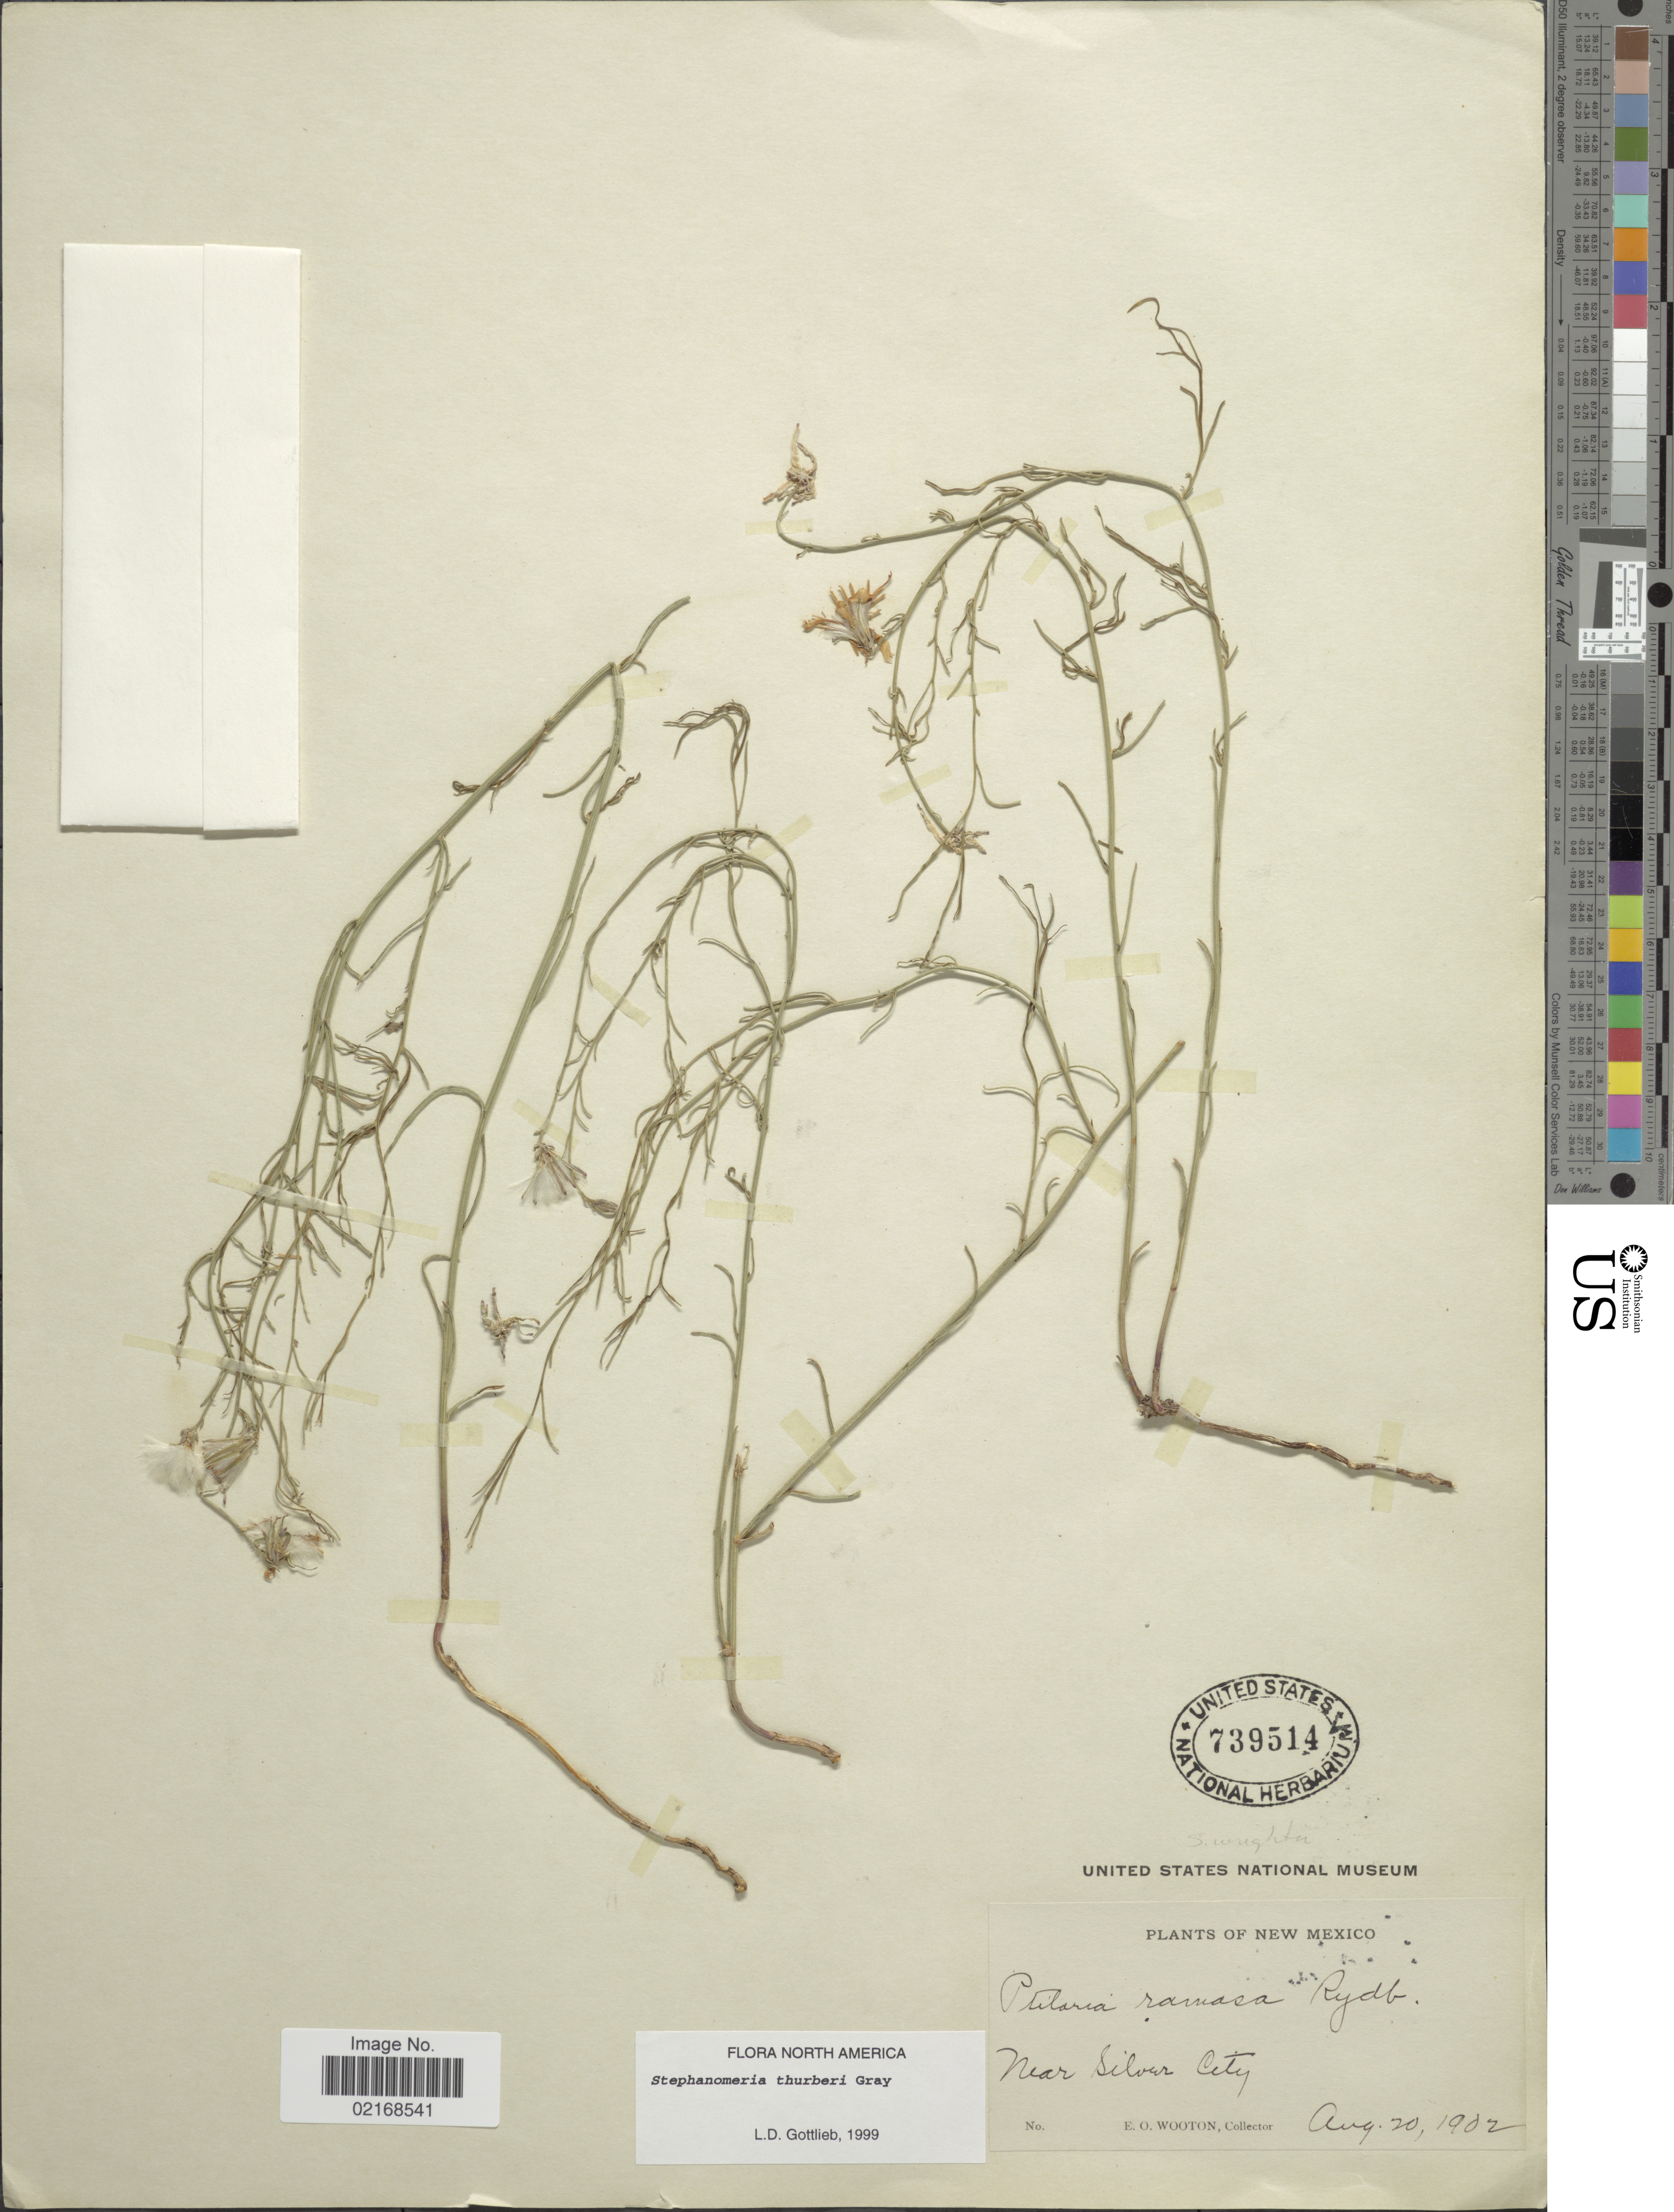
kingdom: Plantae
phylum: Tracheophyta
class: Magnoliopsida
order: Asterales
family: Asteraceae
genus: Stephanomeria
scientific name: Stephanomeria thurberi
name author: A. Gray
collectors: E. O. Wooton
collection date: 1902-08-20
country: United States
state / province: New Mexico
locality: Near Silver City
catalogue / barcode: US 739514